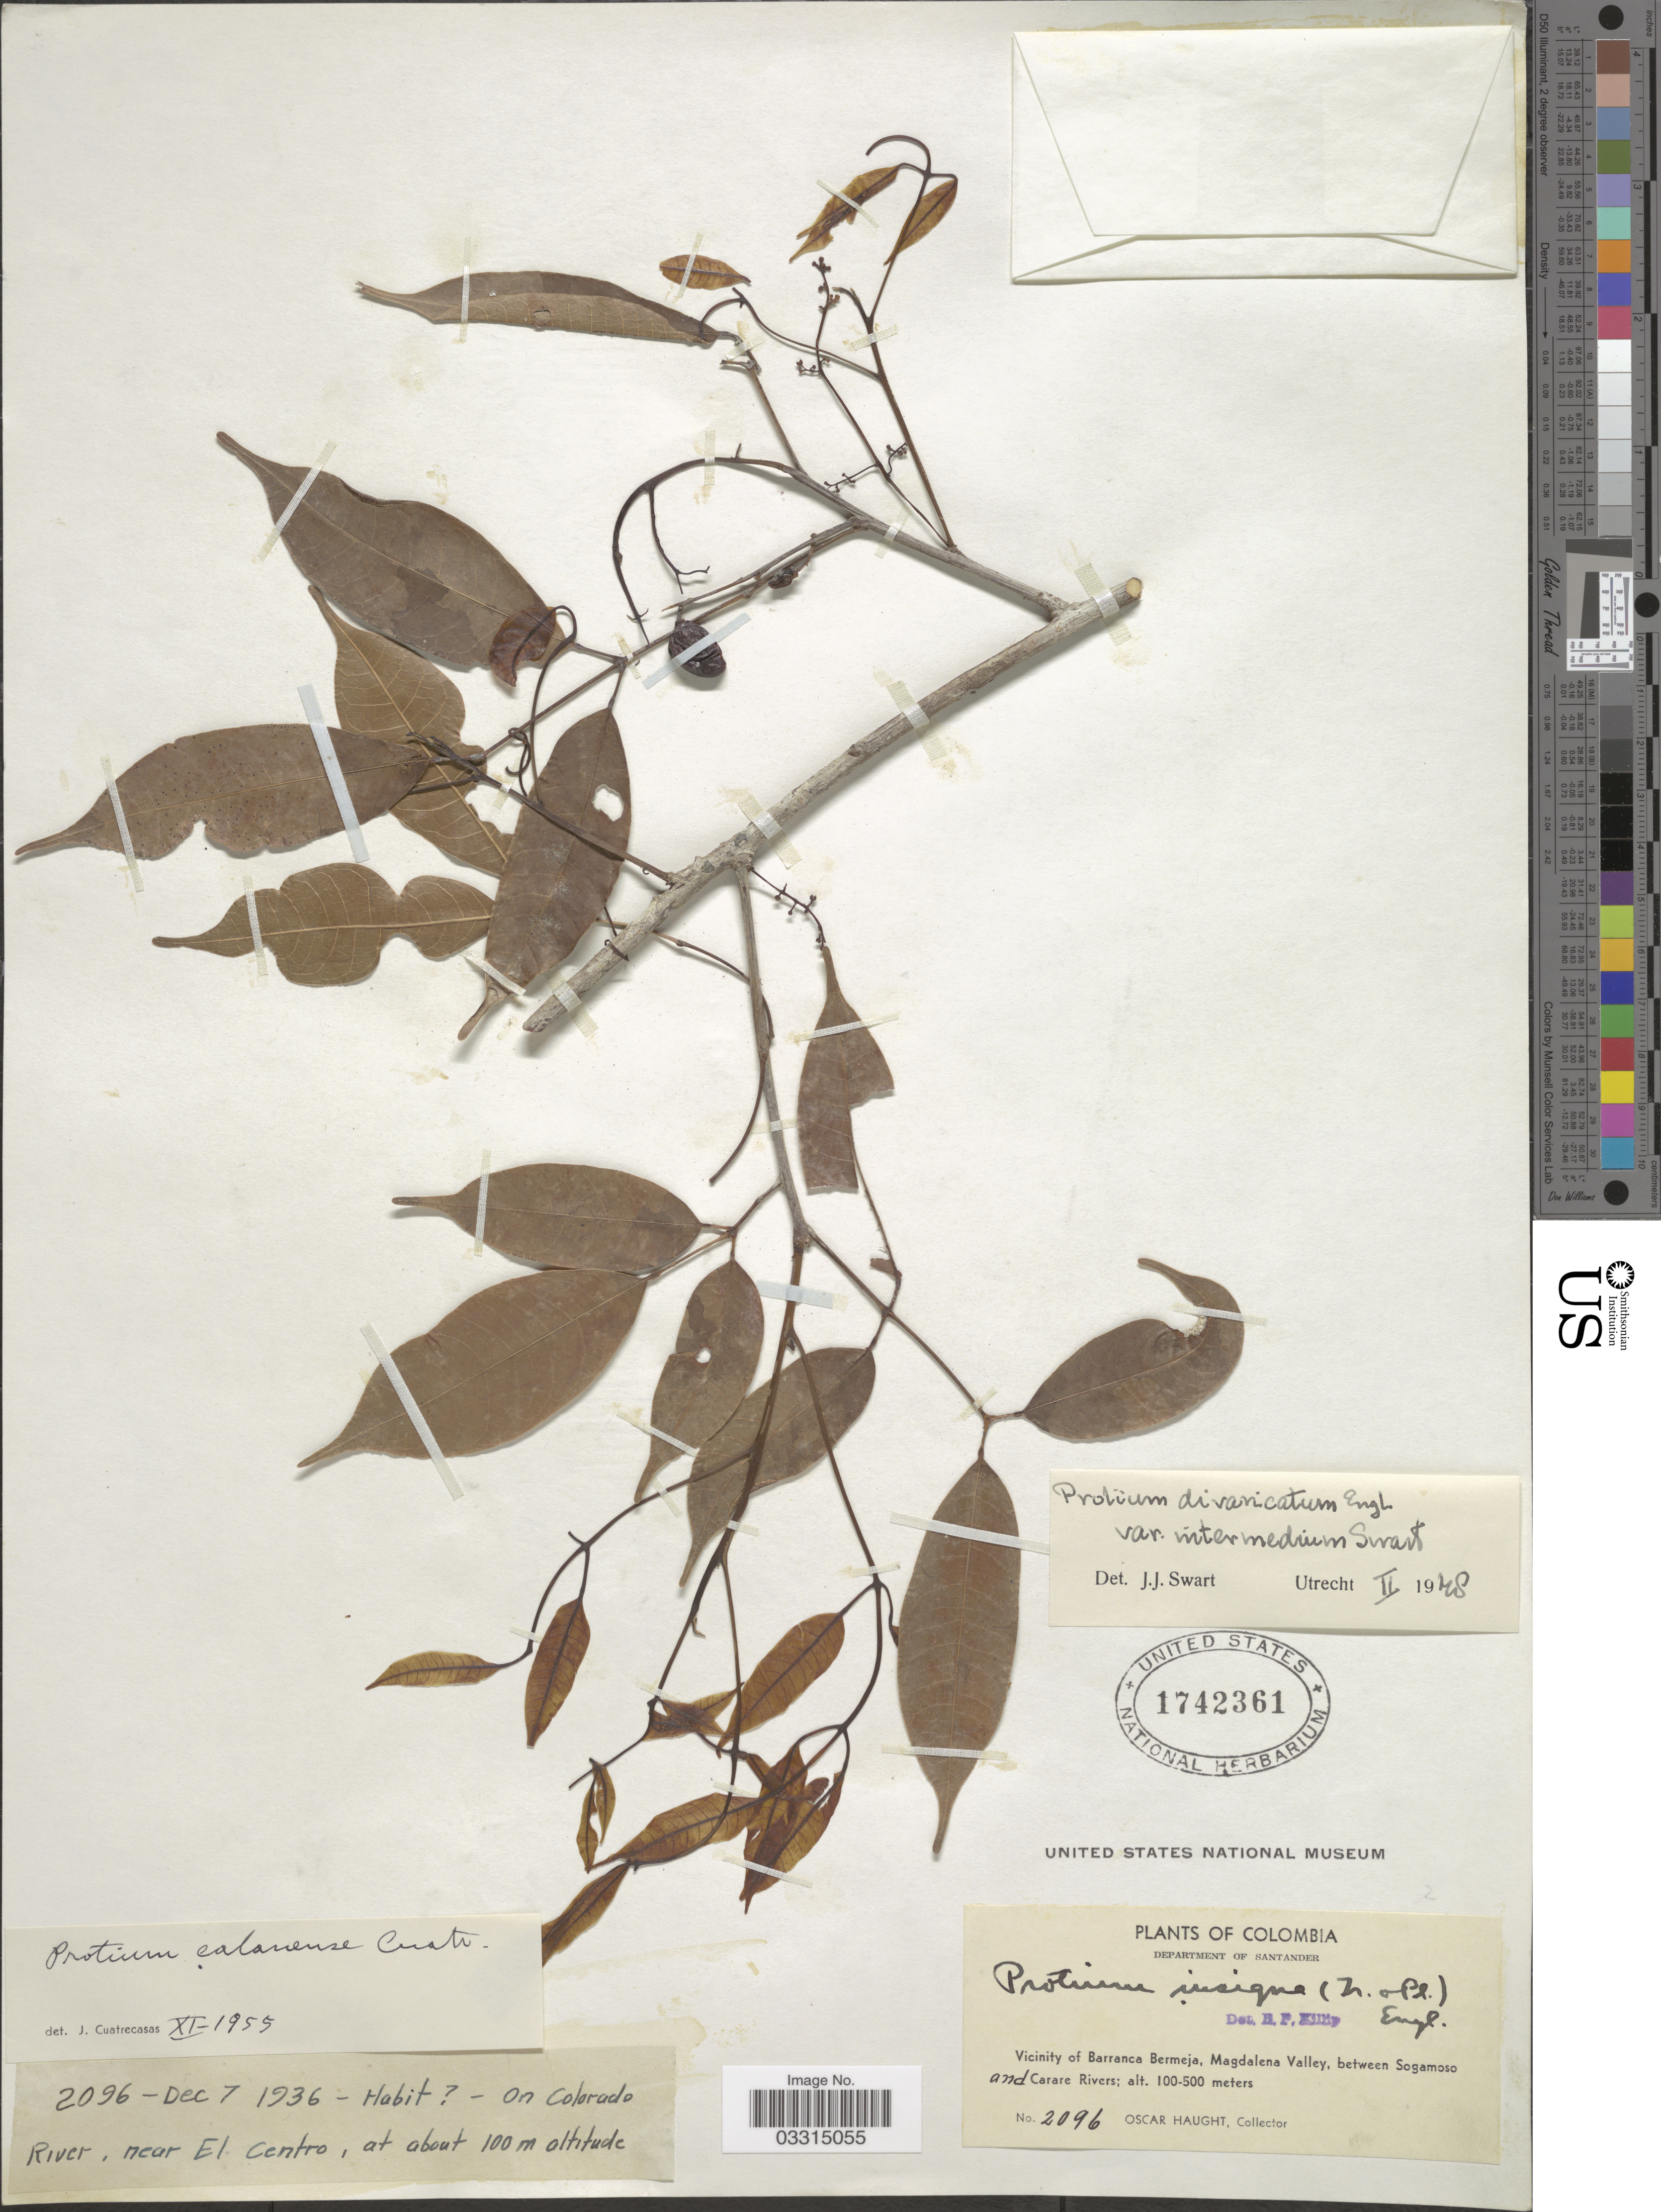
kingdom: Plantae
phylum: Tracheophyta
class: Magnoliopsida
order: Sapindales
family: Burseraceae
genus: Protium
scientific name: Protium calanense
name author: Cuatrec.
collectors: O. L. Haught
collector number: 2096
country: Colombia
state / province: Santander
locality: Department of Santander. Vicinity of Barranca Bermeja, Magdalena Valley, between Sogamoso and Carare Rivers. On Colorado River, near El Centro.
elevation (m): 100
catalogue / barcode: US 1742361